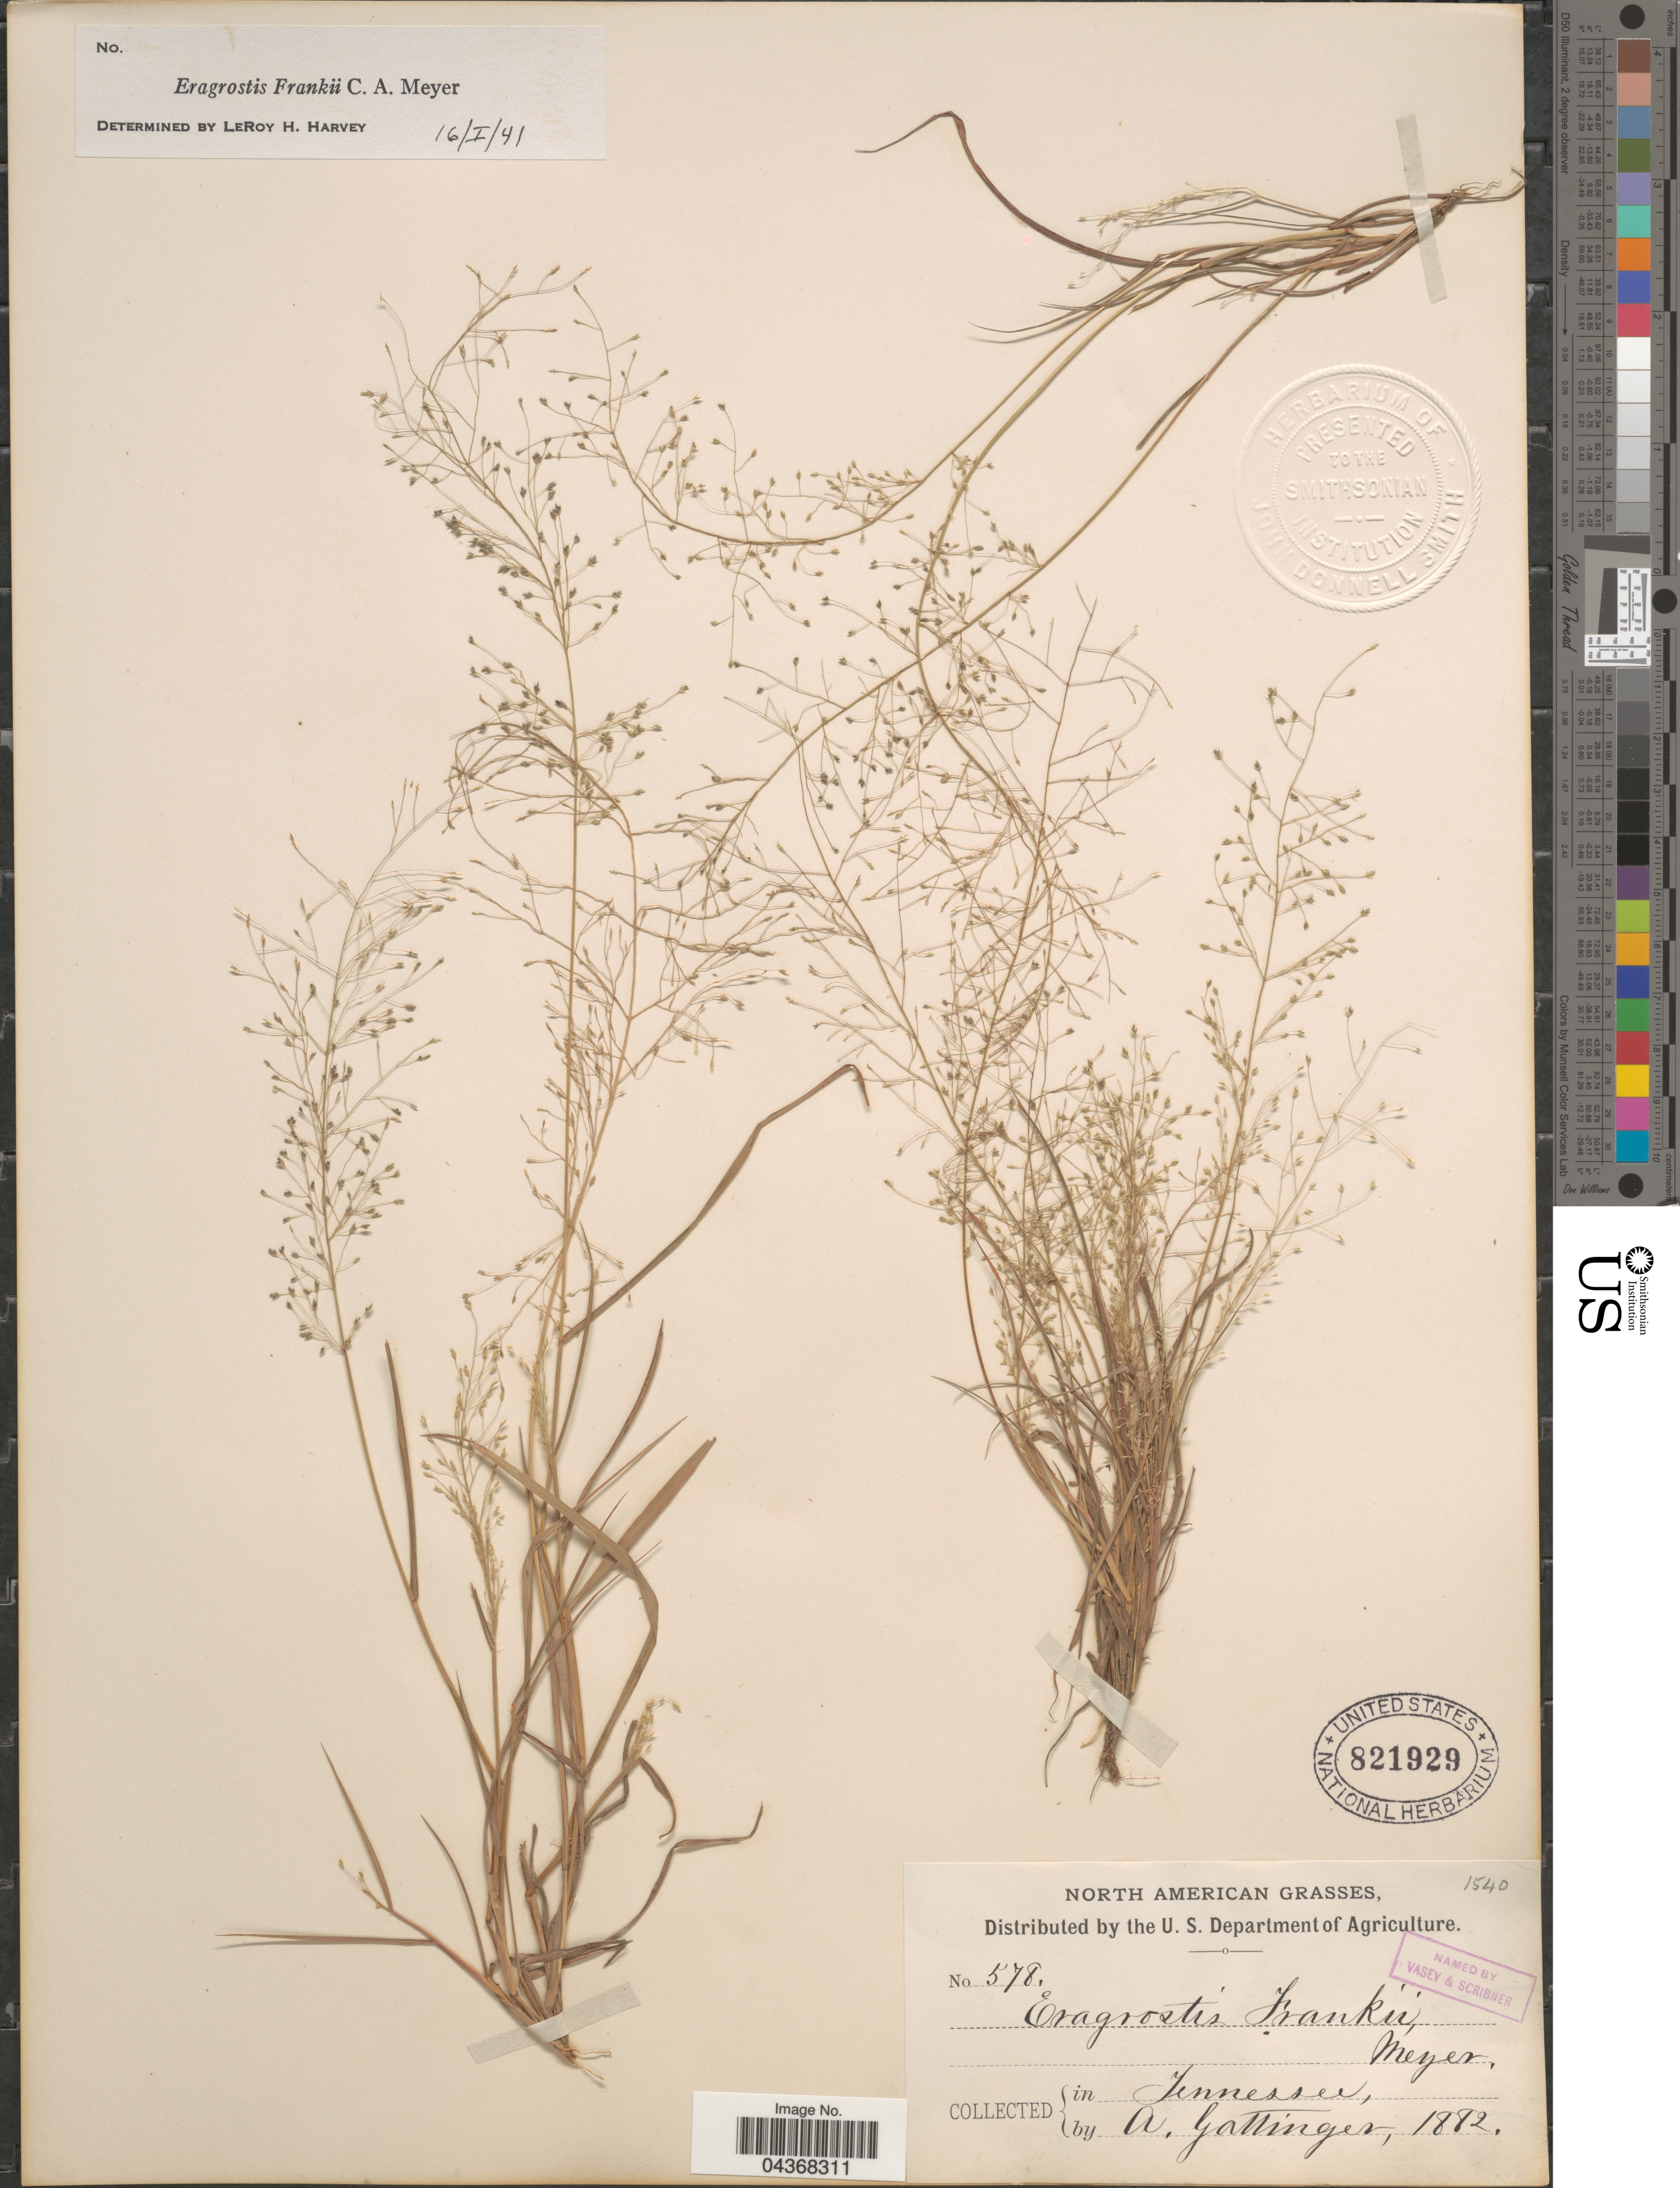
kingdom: Plantae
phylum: Tracheophyta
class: Liliopsida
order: Poales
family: Poaceae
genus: Eragrostis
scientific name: Eragrostis frankii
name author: C.A. Mey. ex Steud.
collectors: A. Gattinger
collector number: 578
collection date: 1882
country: United States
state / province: Tennessee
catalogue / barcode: US 821929